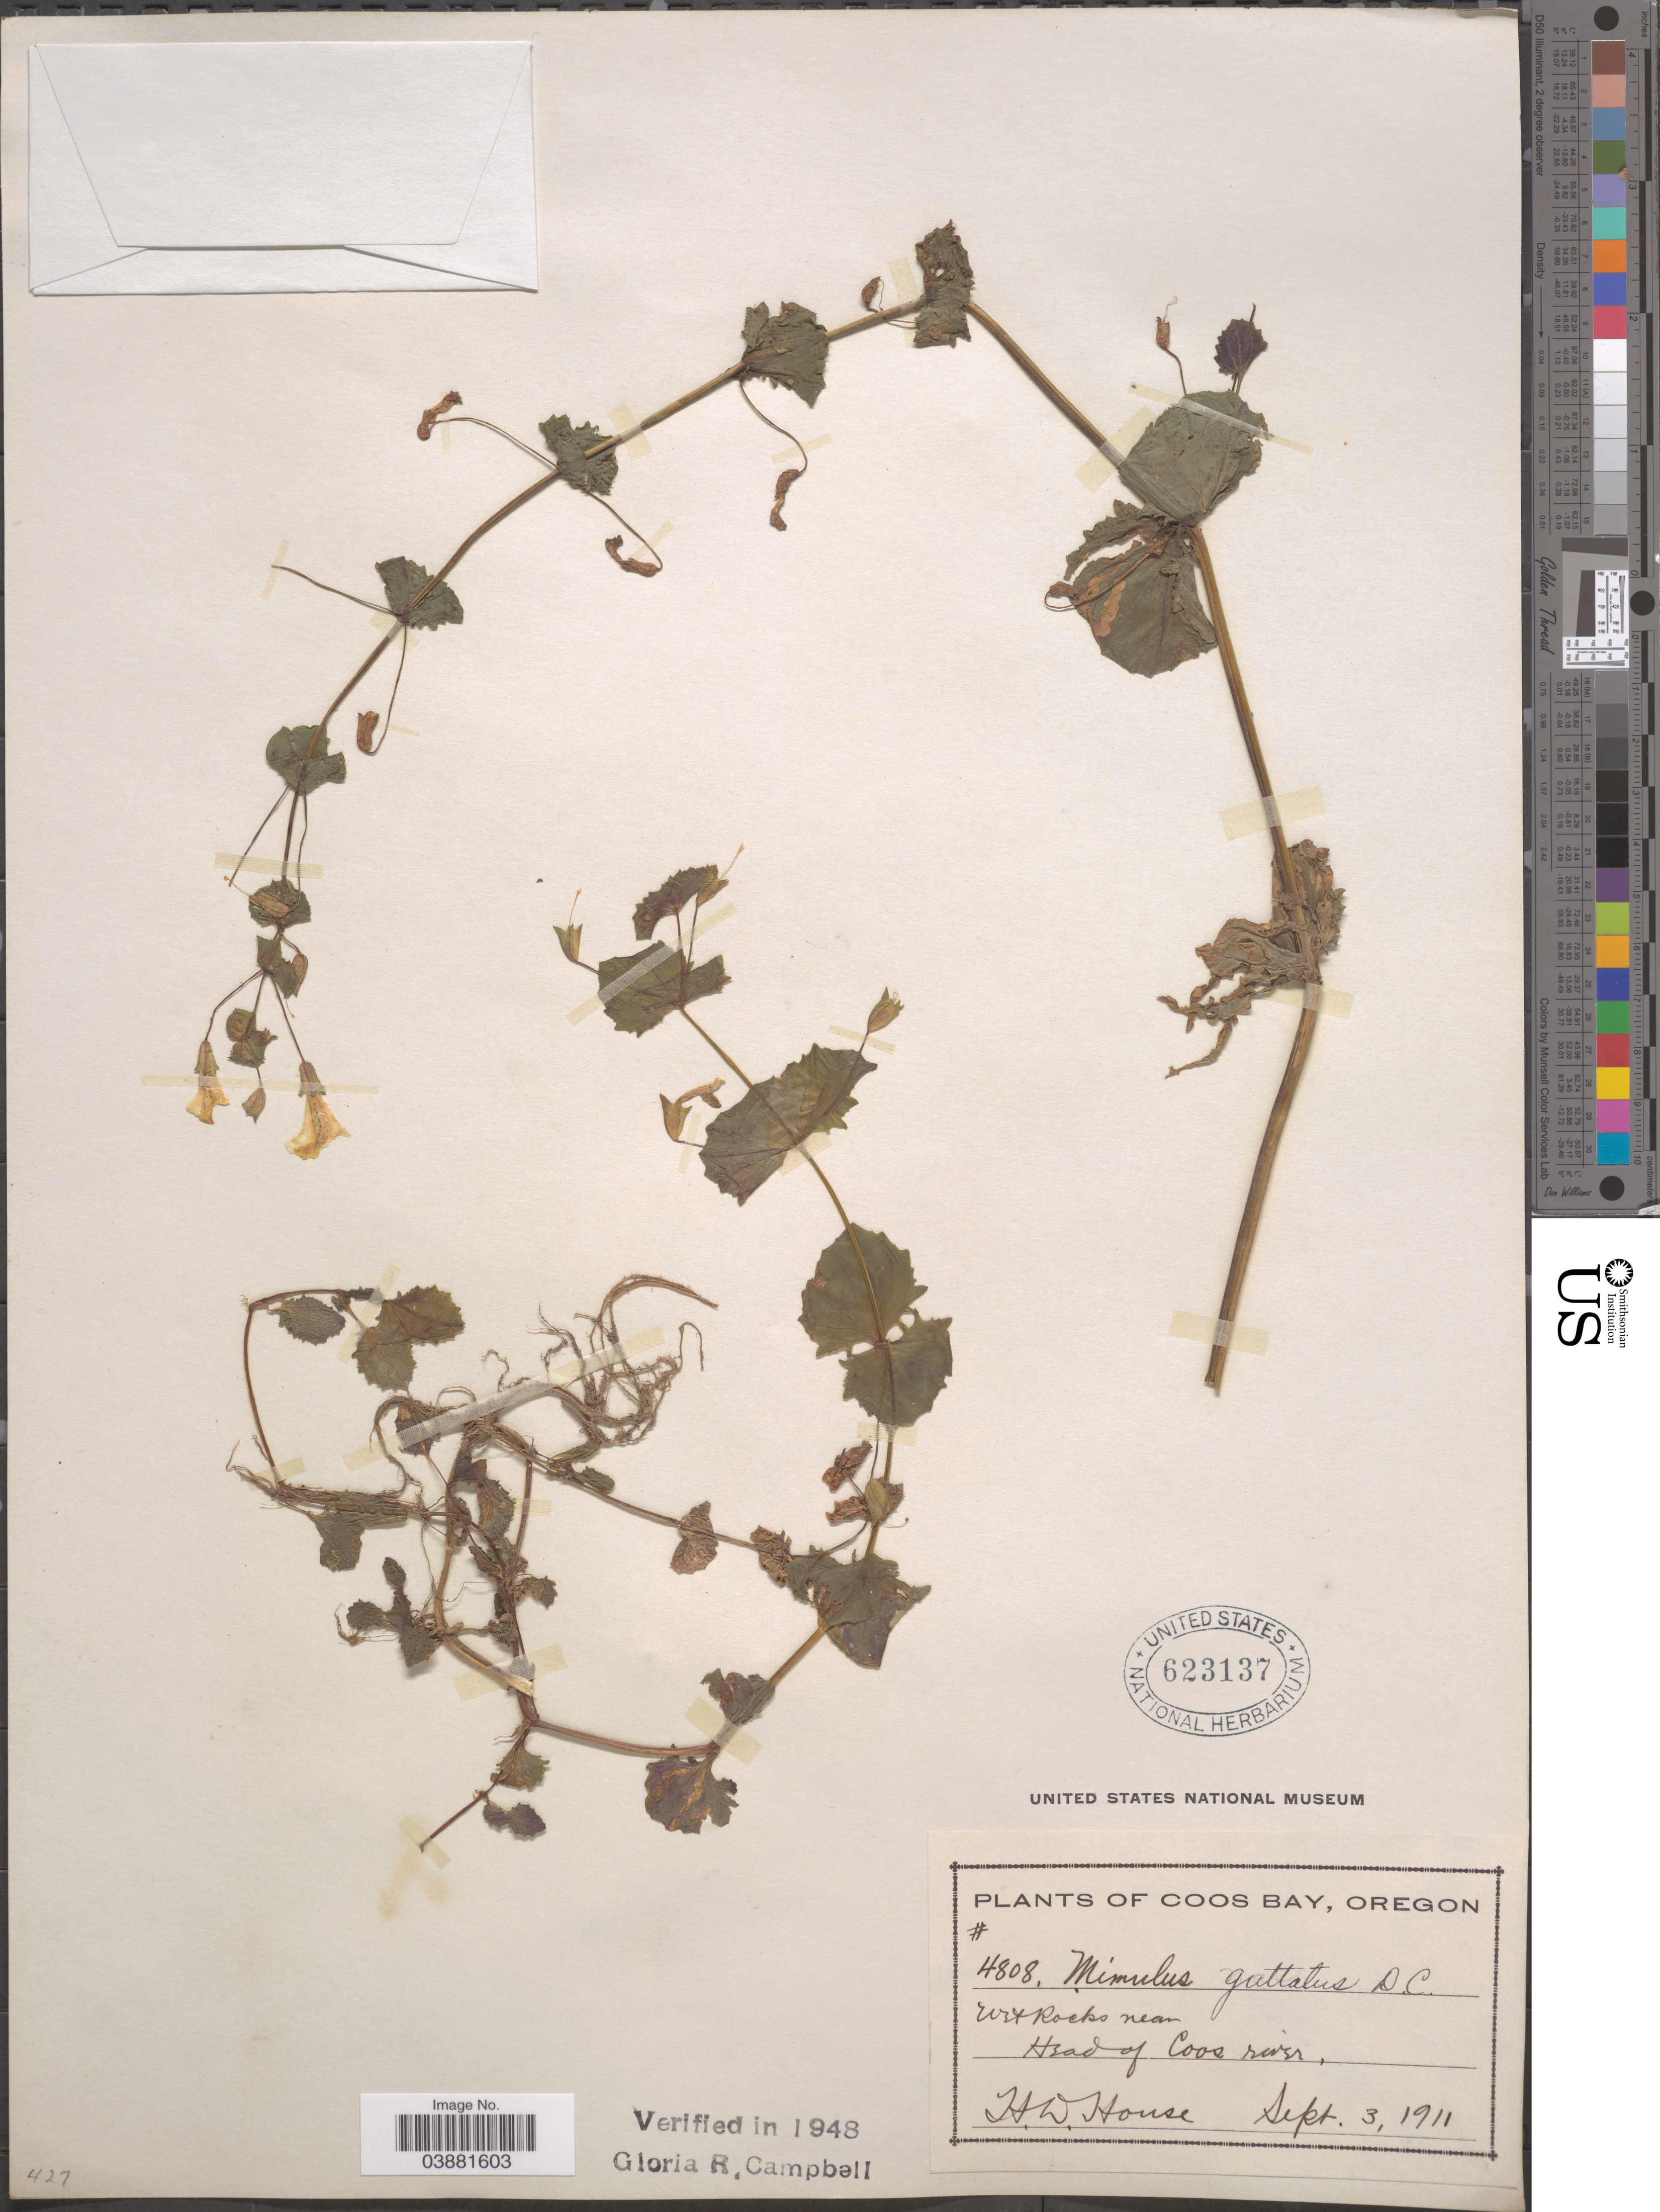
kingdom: Plantae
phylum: Tracheophyta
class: Magnoliopsida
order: Lamiales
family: Phrymaceae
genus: Mimulus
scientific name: Mimulus guttatus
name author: DC.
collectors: H. D. House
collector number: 4808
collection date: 1911-09-03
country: United States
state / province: Oregon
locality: Coos Bay. Head of Coos river.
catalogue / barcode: US 623137